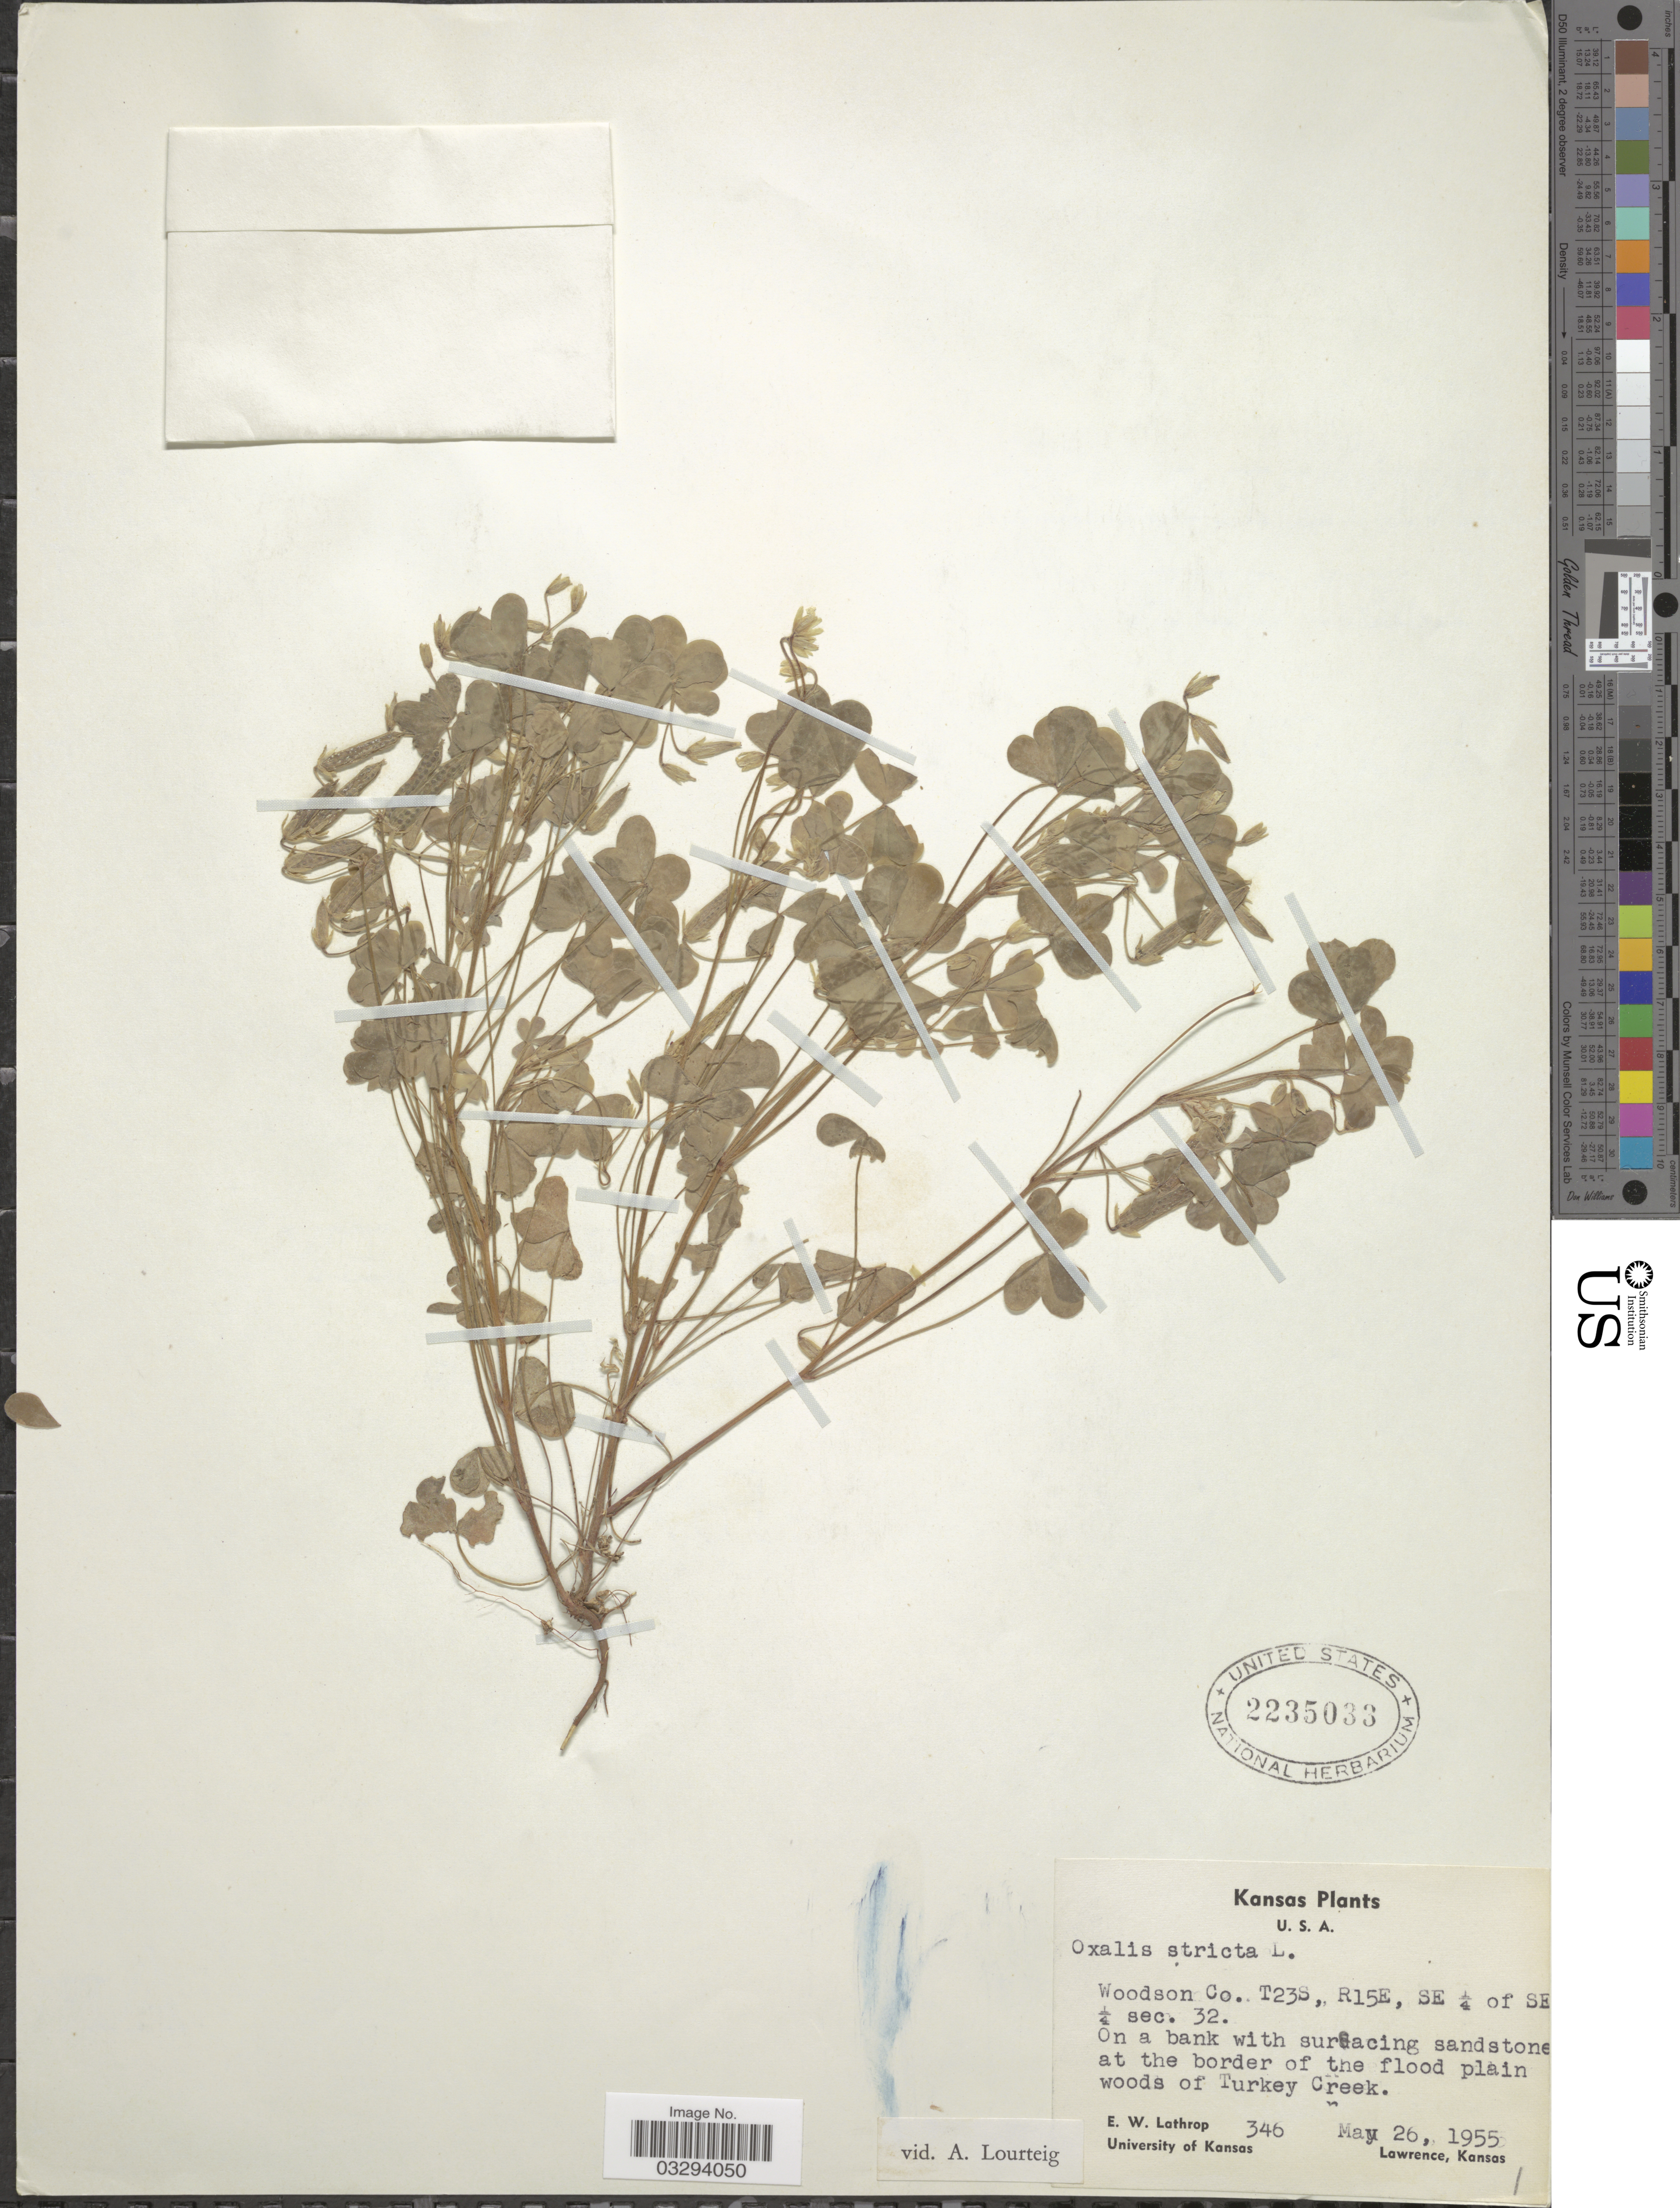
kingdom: Plantae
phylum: Tracheophyta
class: Magnoliopsida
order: Oxalidales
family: Oxalidaceae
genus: Oxalis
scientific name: Oxalis stricta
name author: L.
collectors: E. W. Lathrop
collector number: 346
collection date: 1955-05-26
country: United States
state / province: Kansas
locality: Woodson Co. T23S, R15E, SE ¼ of SE ¼ sec. 32. On a bank with surfacing sandstone at the border of the flood plain woods of Turkey Creek.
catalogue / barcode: US 2235033